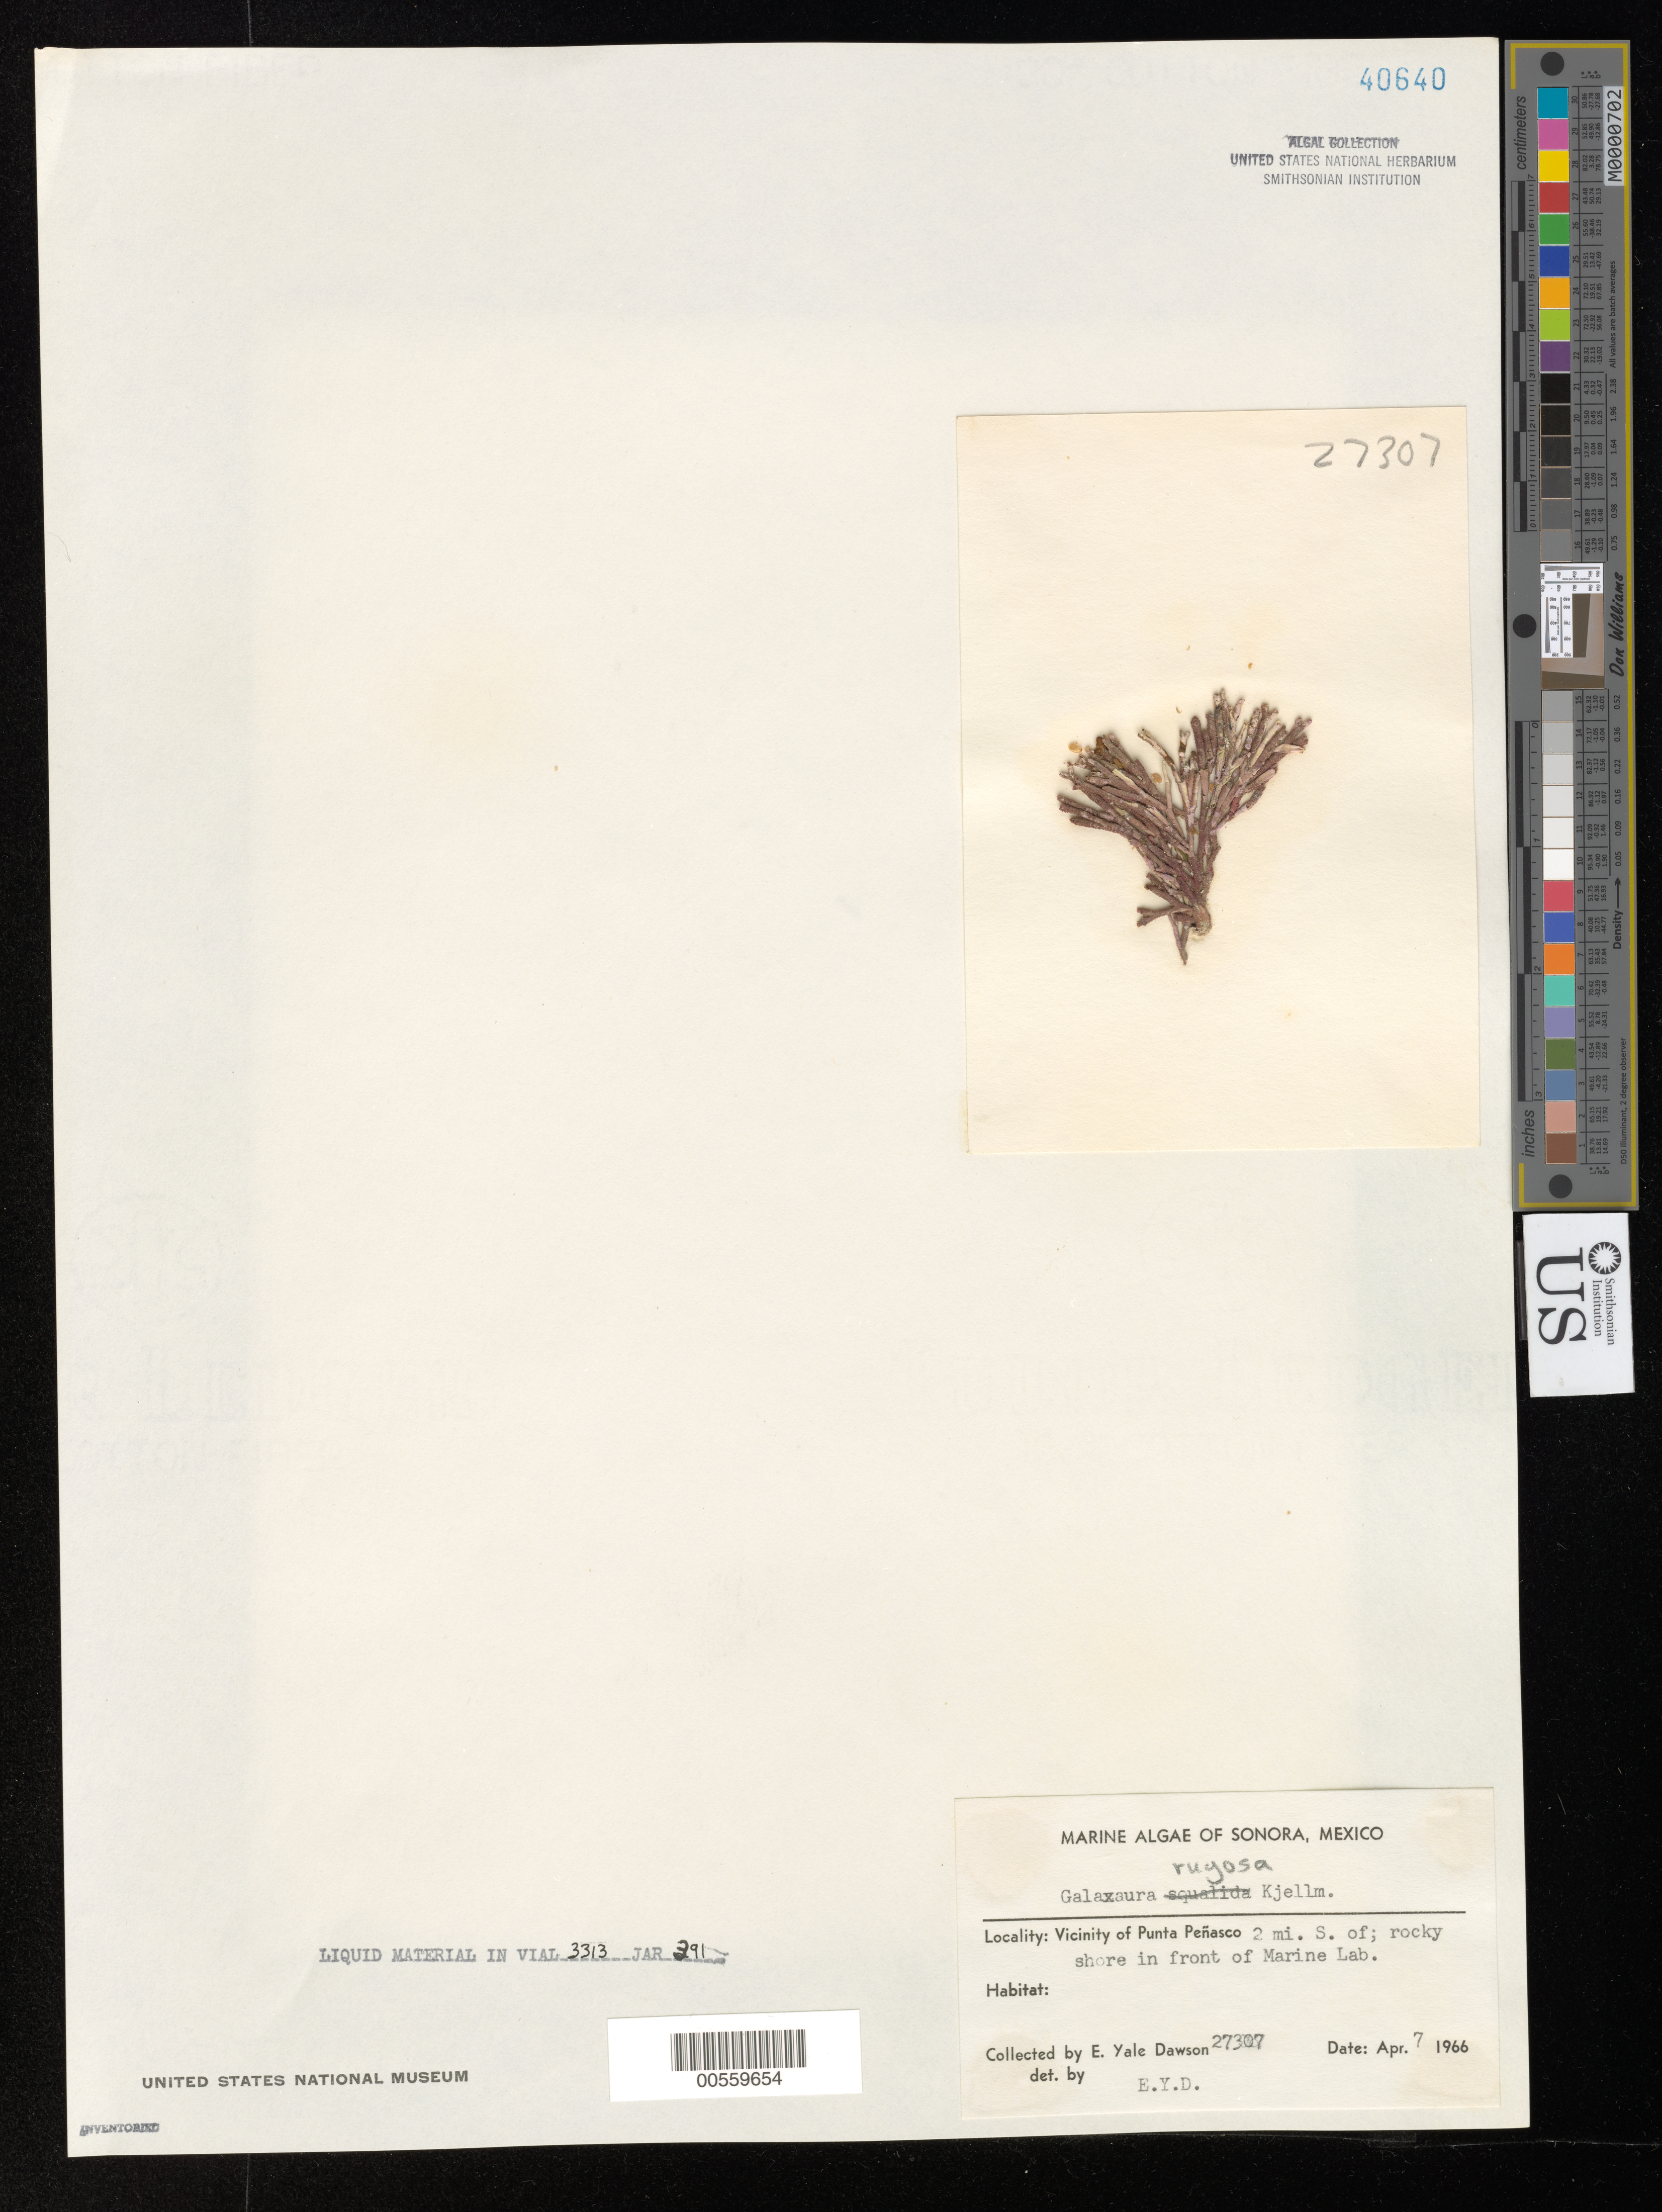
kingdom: Plantae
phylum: Rhodophyta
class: Florideophyceae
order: Nemaliales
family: Galaxauraceae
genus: Galaxaura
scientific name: Galaxaura rugosa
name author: (Ellis & Sol.) J.V.Lamouroux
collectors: E. Y. Dawson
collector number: EYD 27307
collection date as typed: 07 Apr 1966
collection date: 1966-04-07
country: Mexico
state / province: Sonora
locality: Marine laboratory shore, 2 miles south of Punta Penasco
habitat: rocky shore in front of Marine Lab.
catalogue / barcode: US 40640